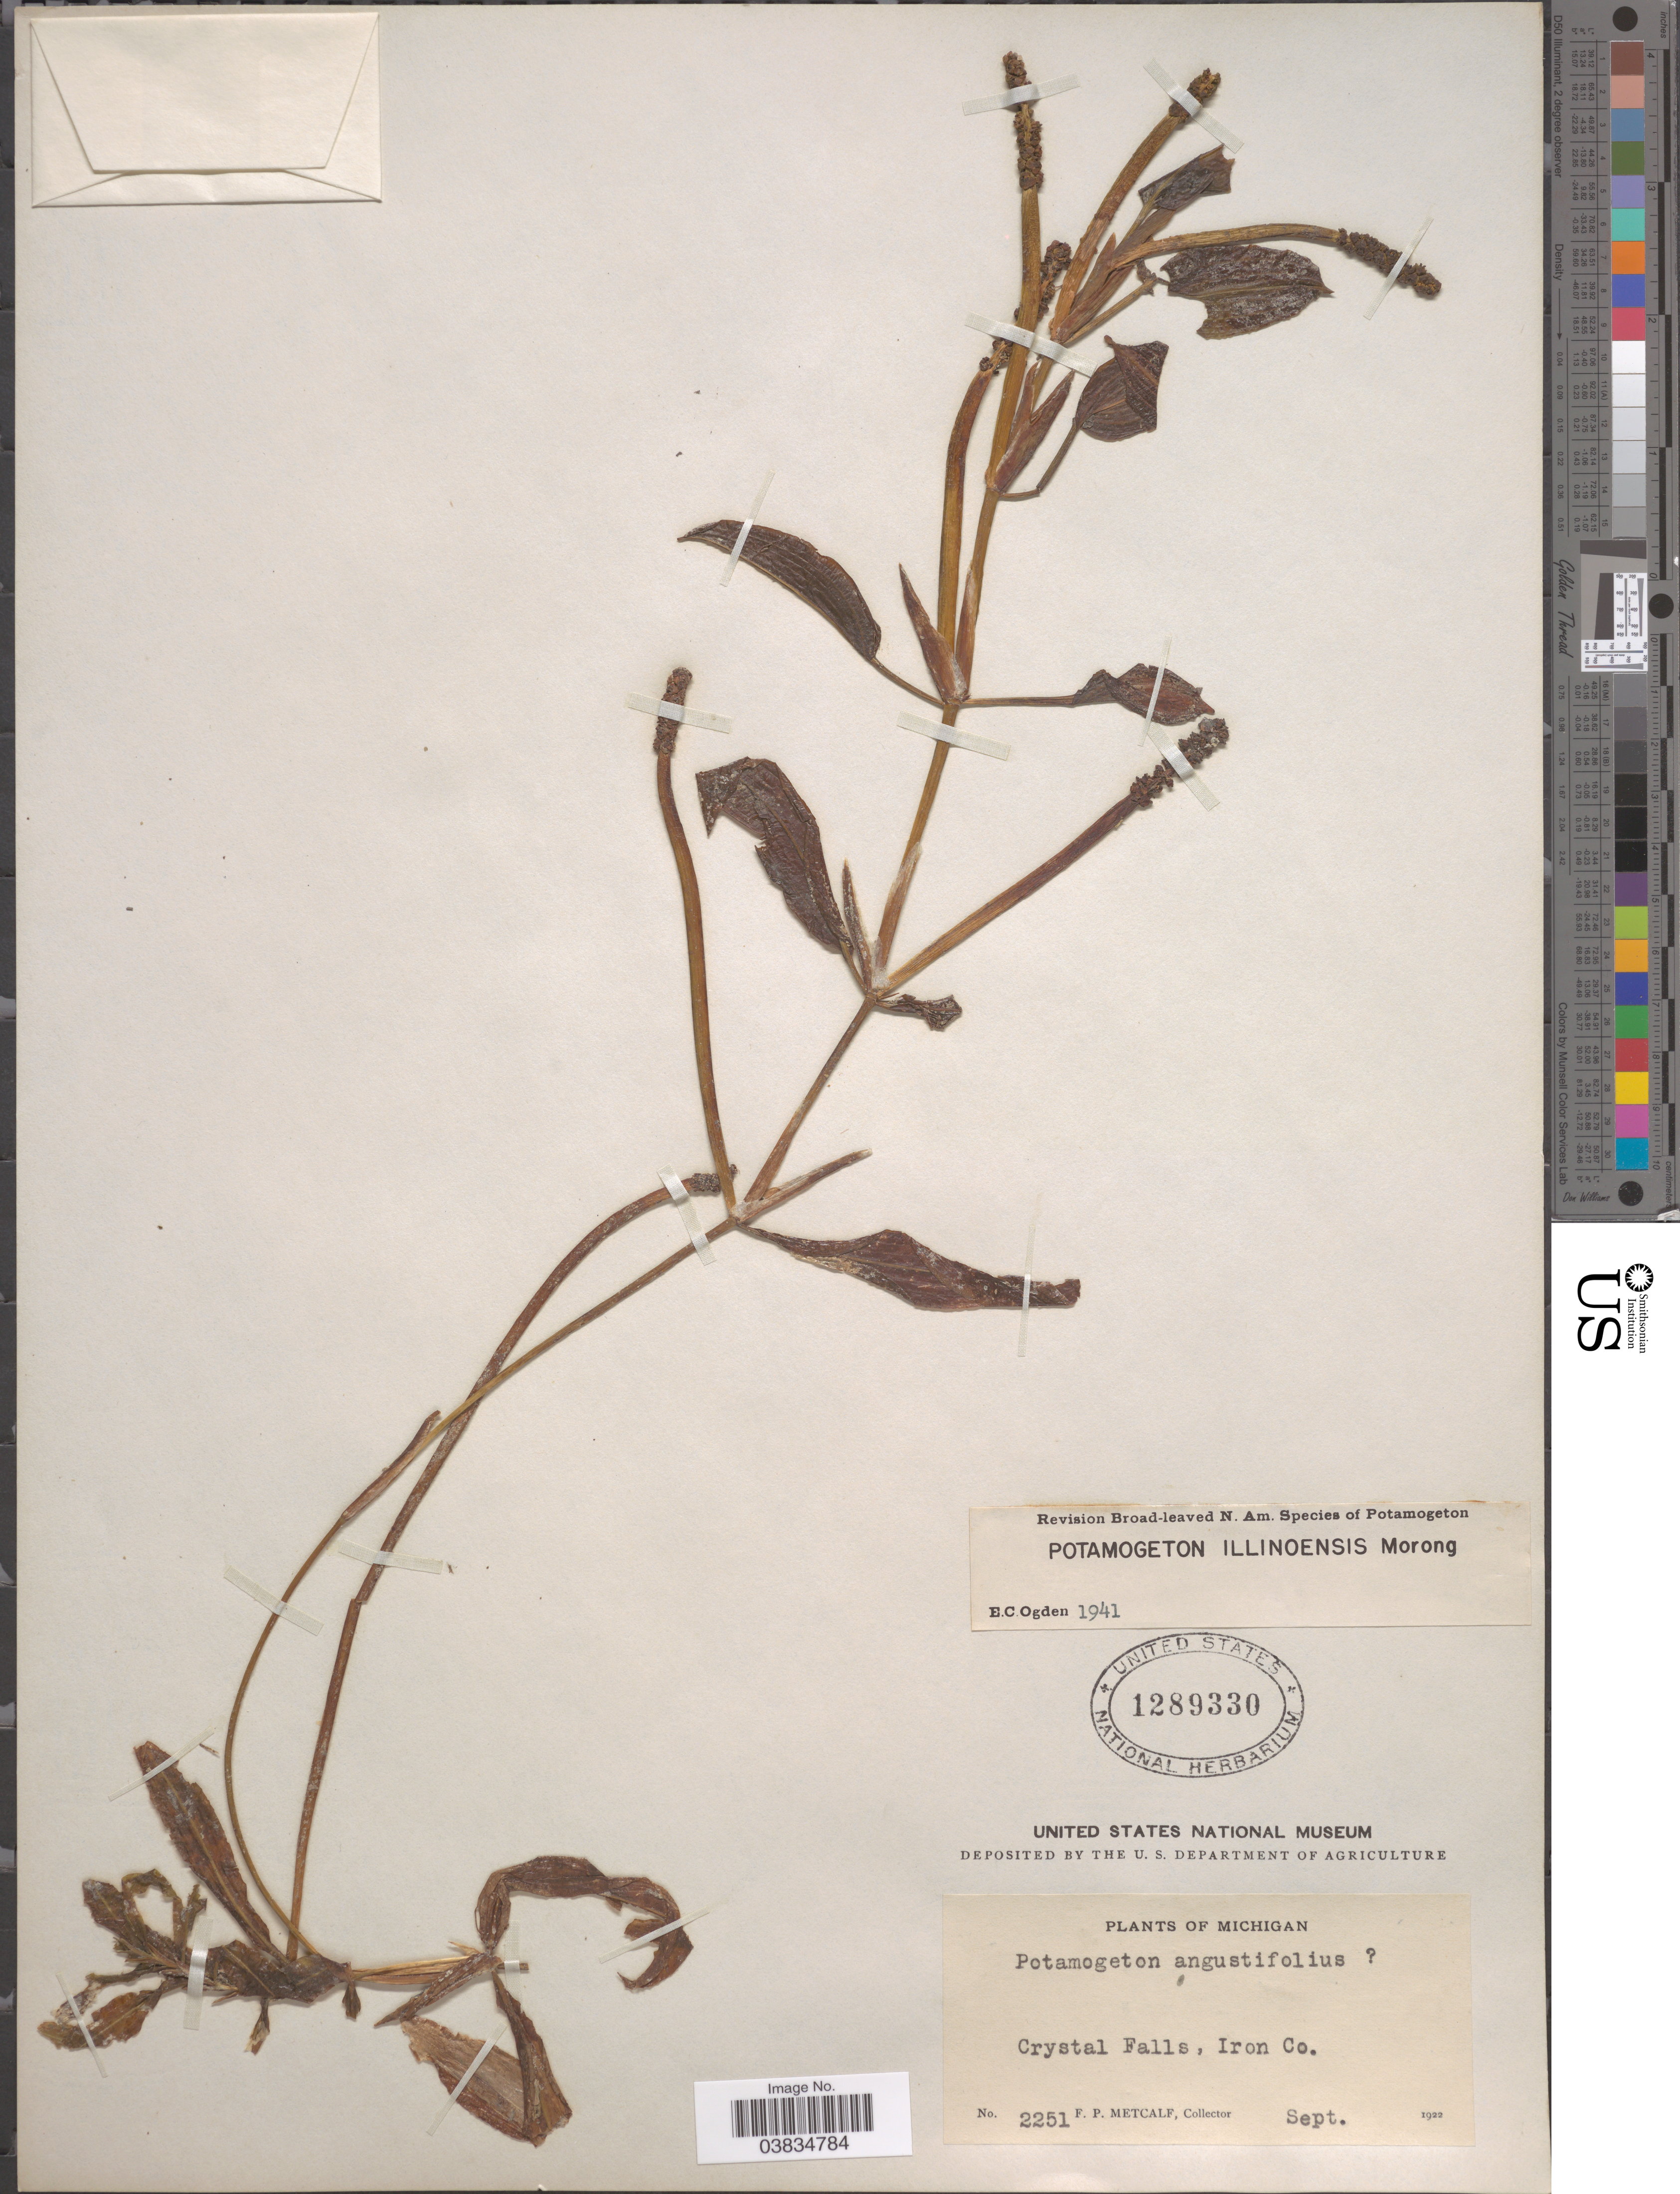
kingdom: Plantae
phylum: Tracheophyta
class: Liliopsida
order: Alismatales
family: Potamogetonaceae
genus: Potamogeton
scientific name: Potamogeton illinoensis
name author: Morong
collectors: F. Metcalf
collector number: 2251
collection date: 1922-09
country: United States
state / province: Michigan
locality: Crystal Falls, Iron Co.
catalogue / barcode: US 1289330